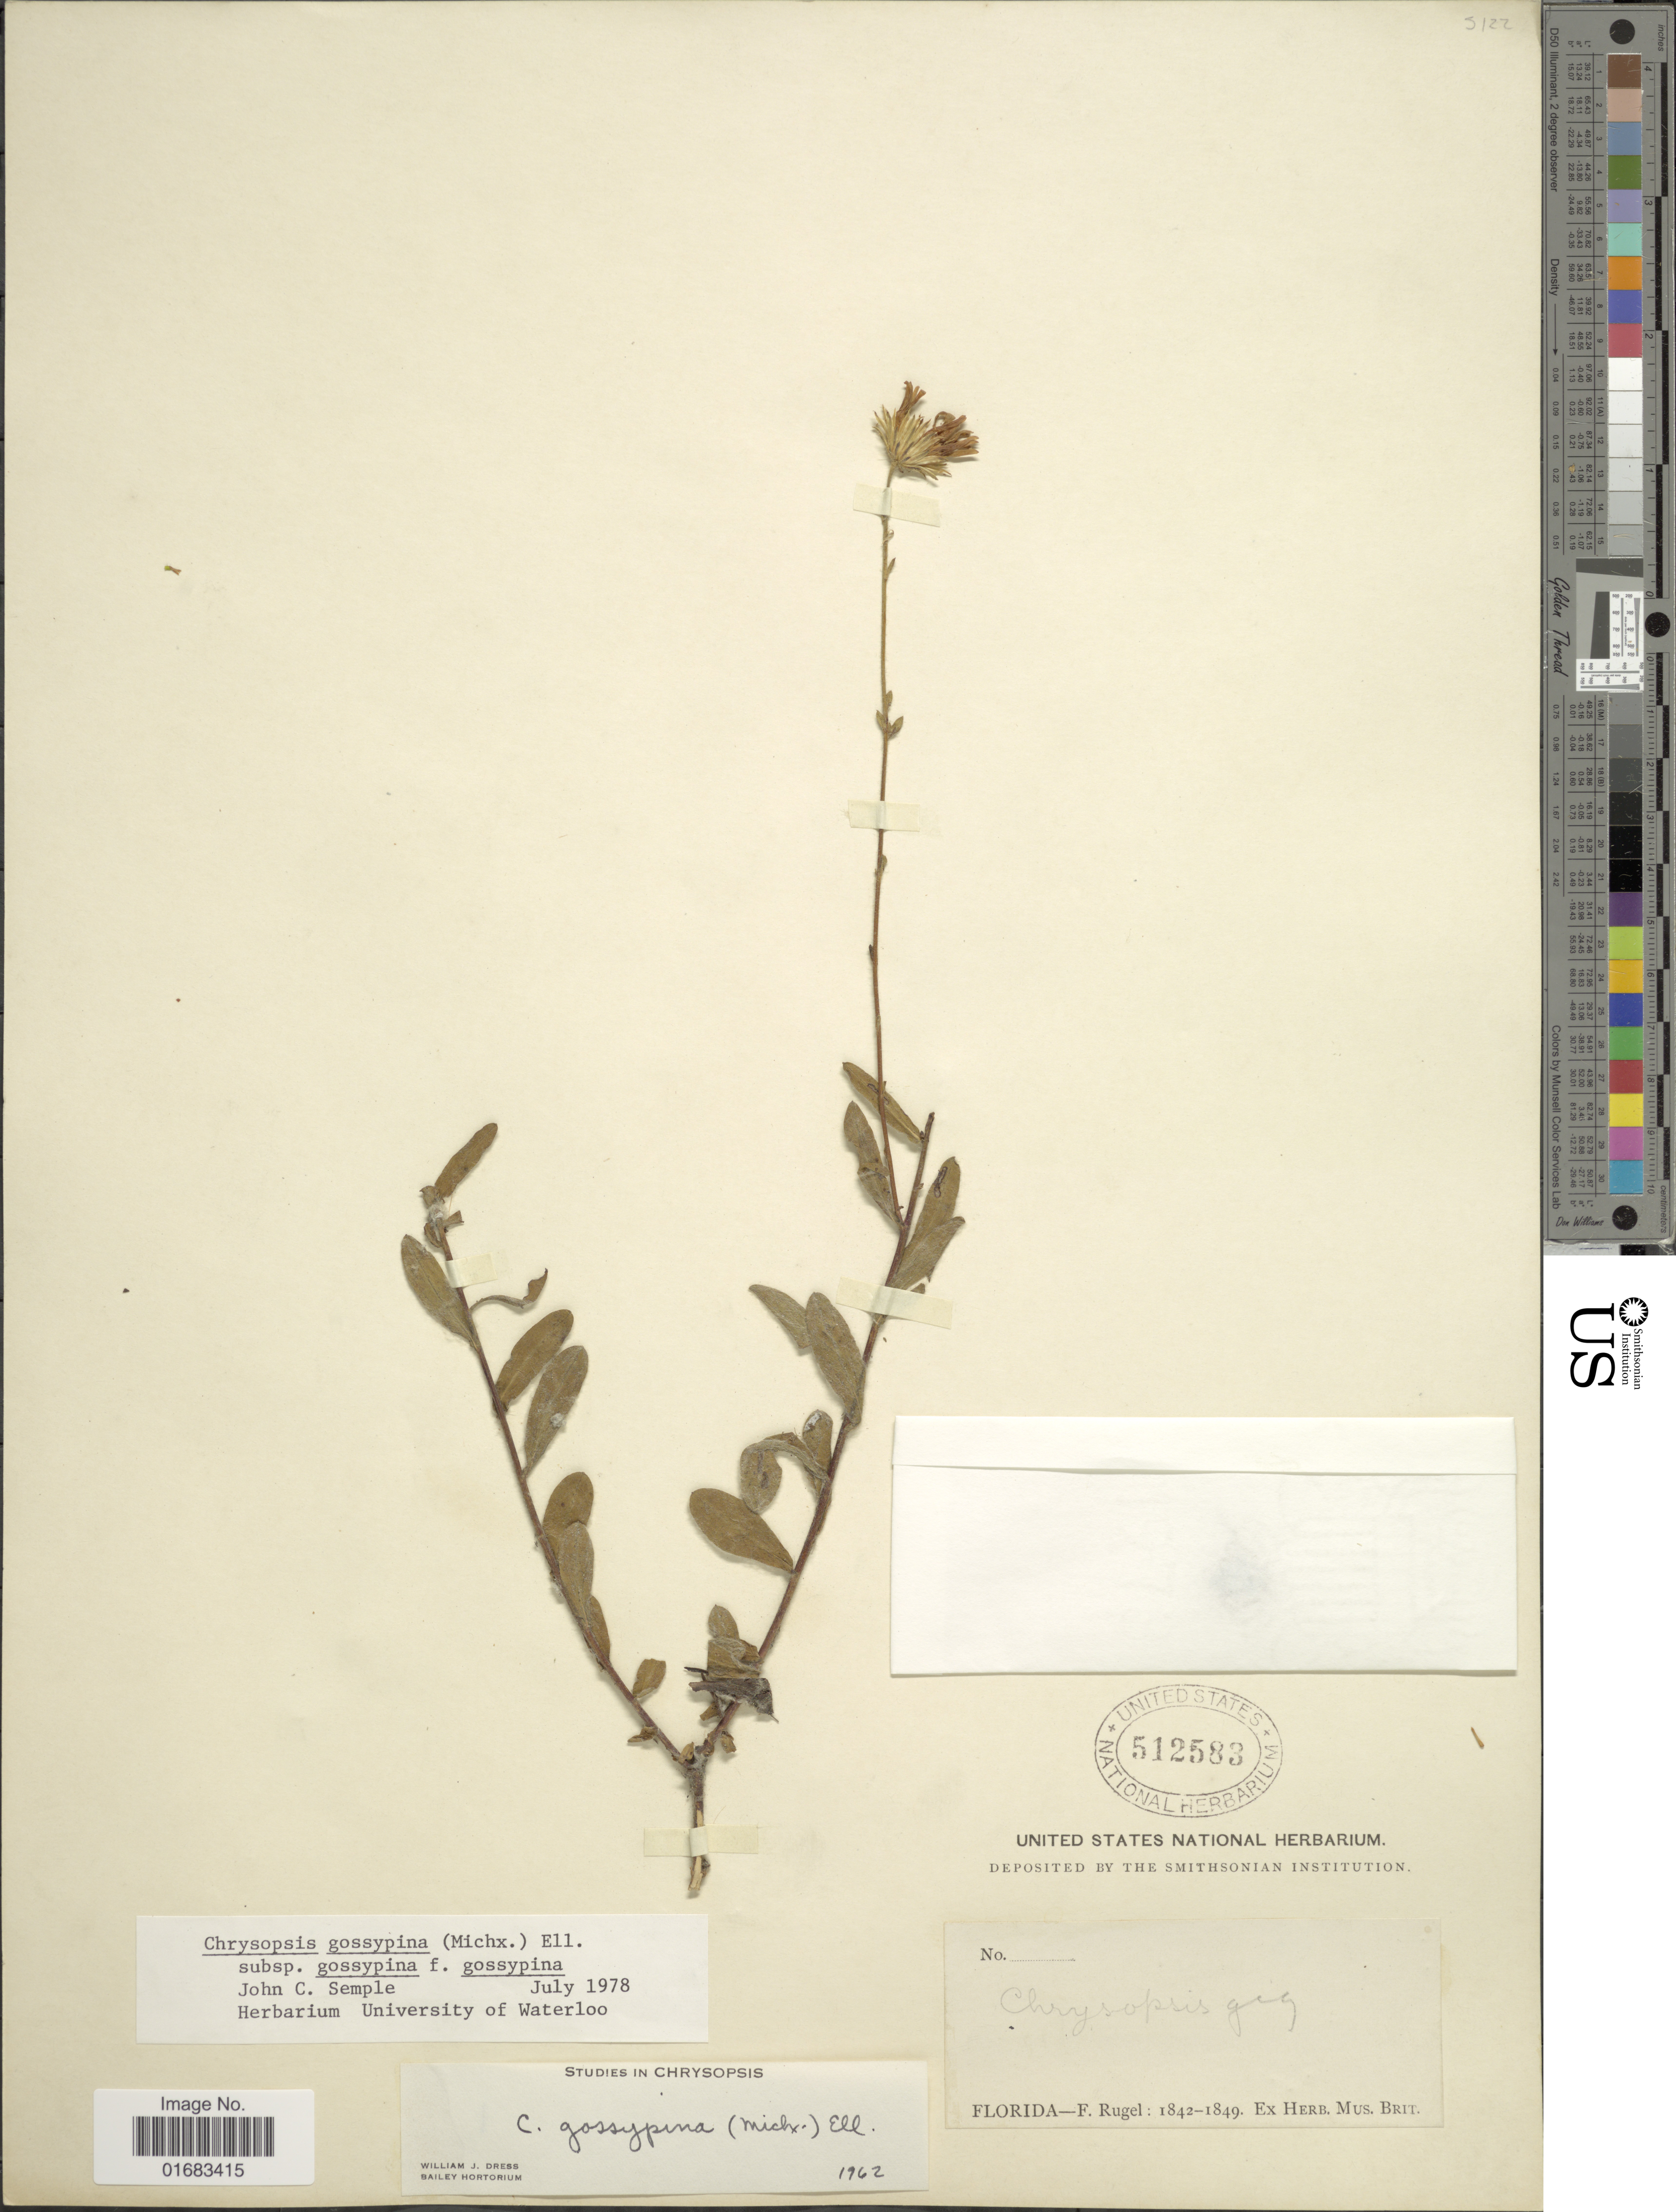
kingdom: Plantae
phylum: Tracheophyta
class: Magnoliopsida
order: Asterales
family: Asteraceae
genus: Chrysopsis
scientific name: Chrysopsis gossypina f. gossypina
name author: (Michx.) Elliott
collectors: F. Rugel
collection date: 1842/1849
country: United States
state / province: Florida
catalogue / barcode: US 512583